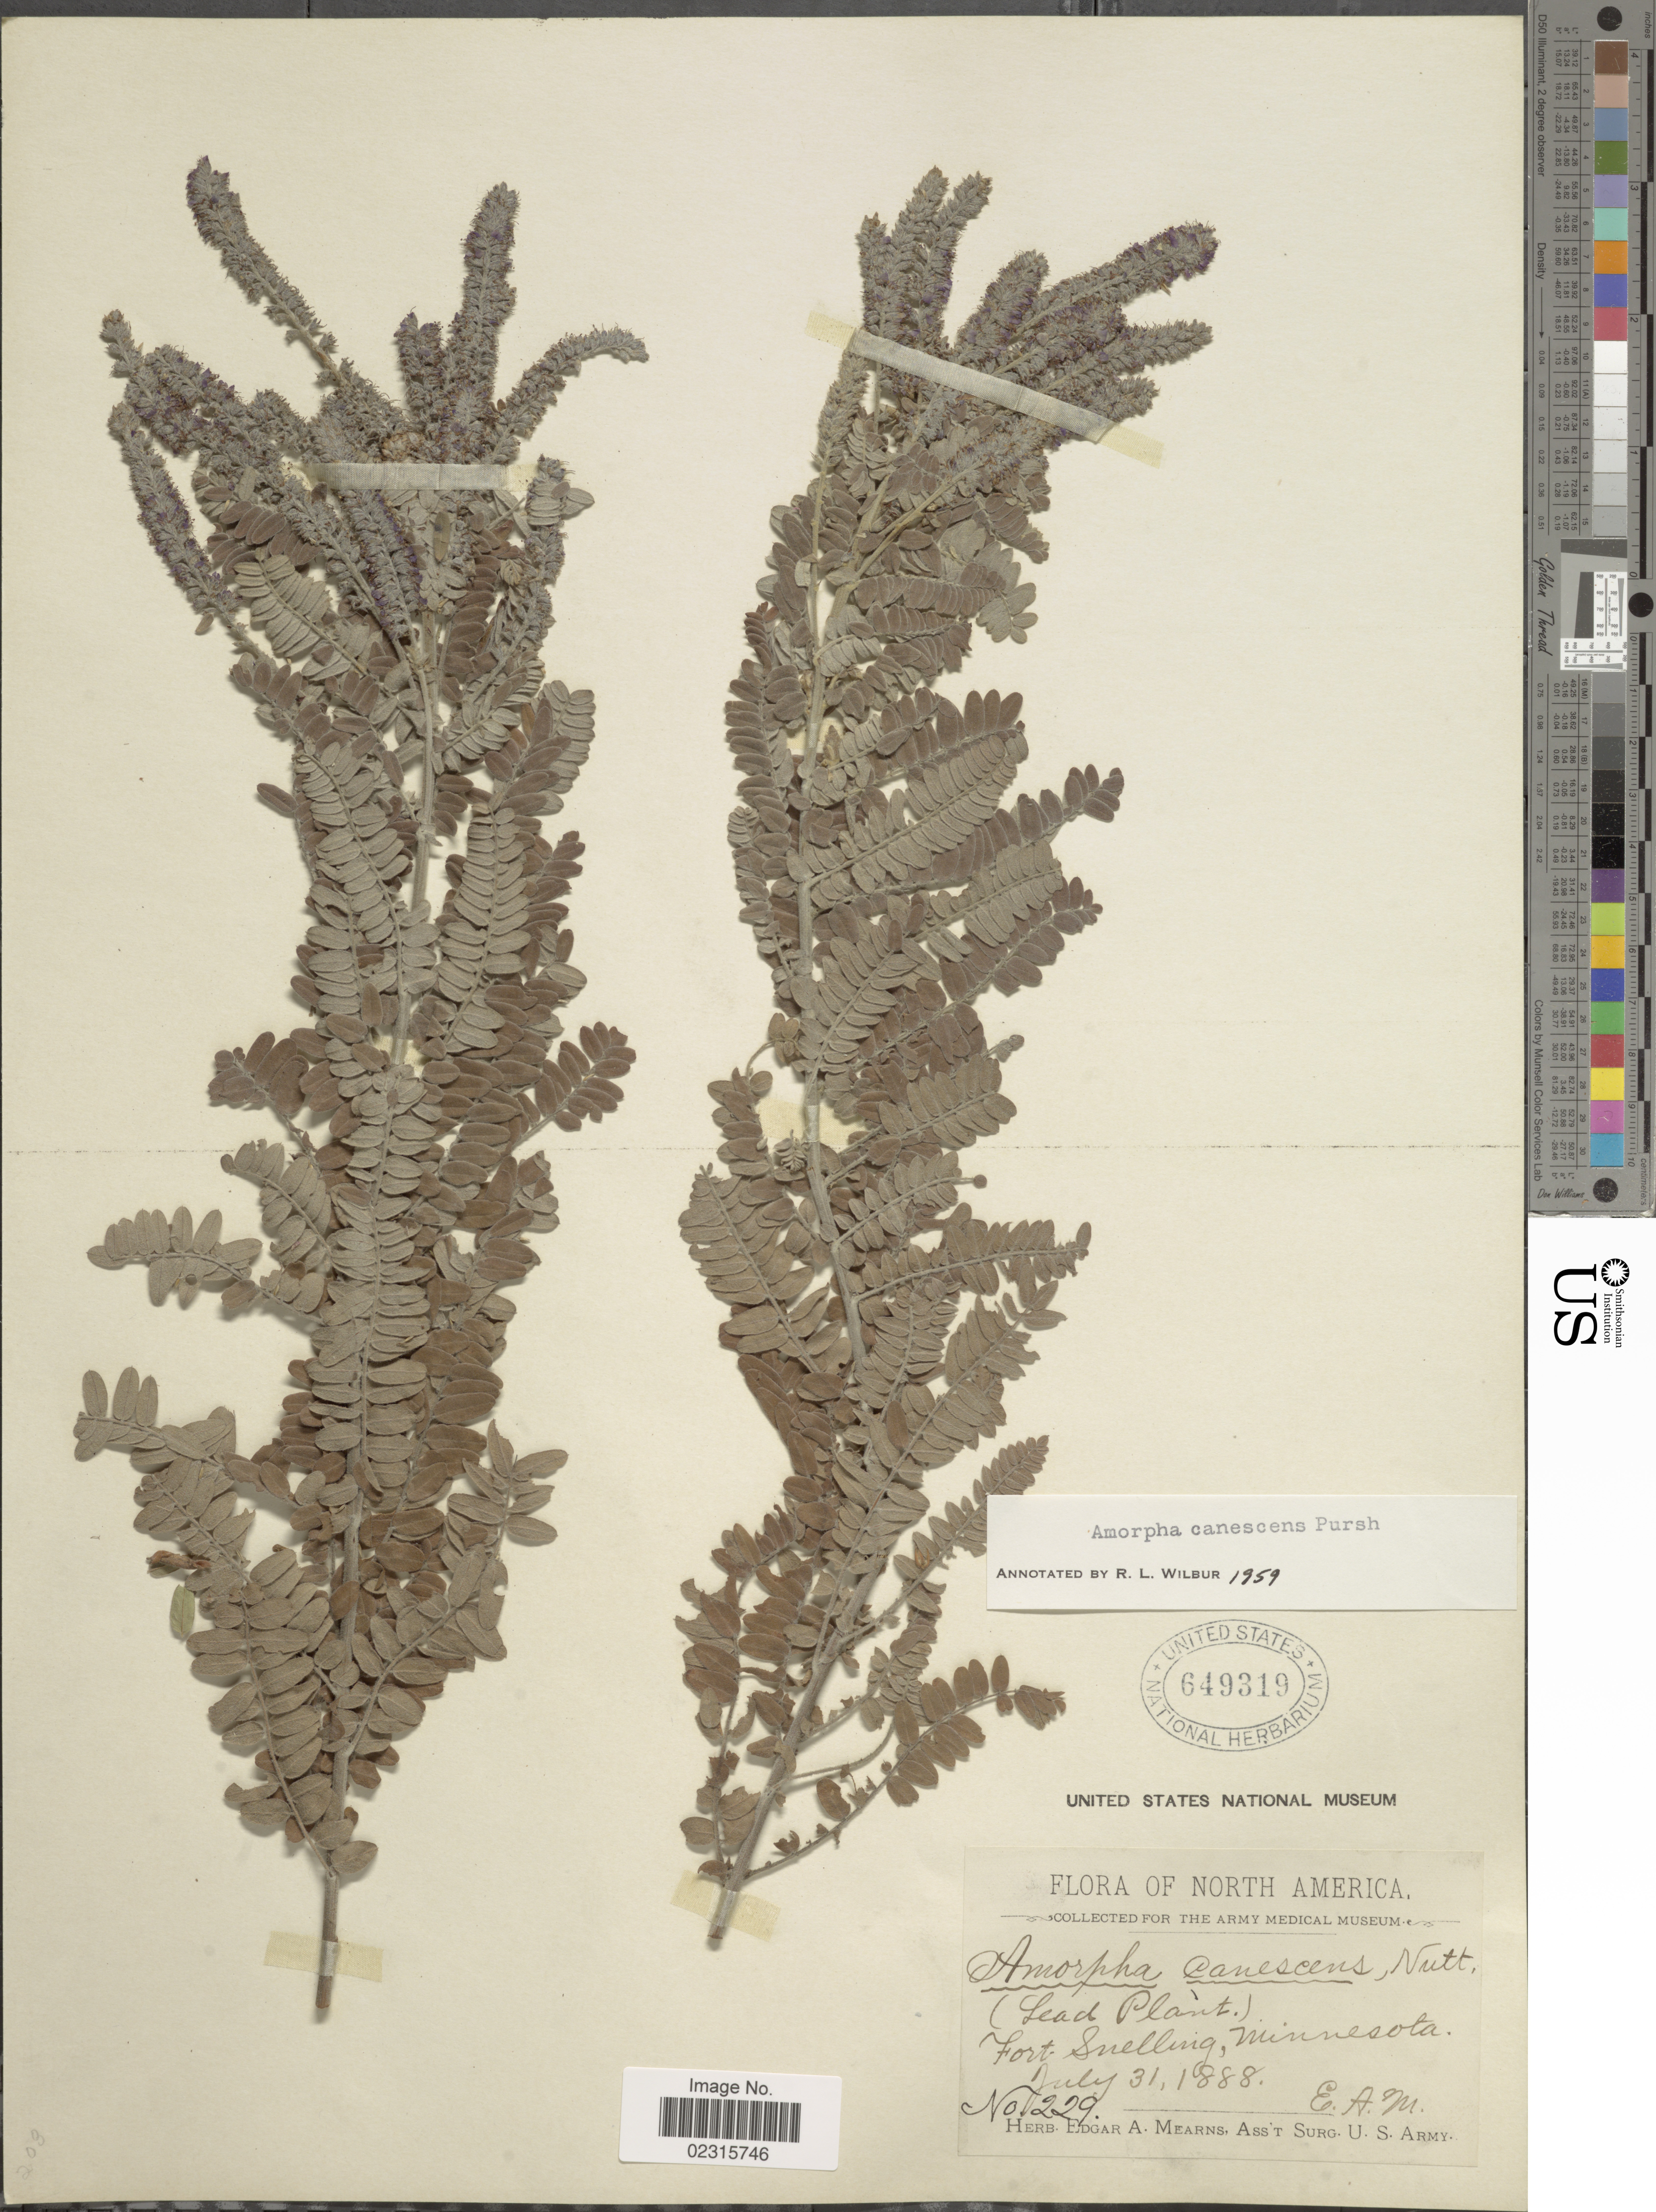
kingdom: Plantae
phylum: Tracheophyta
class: Magnoliopsida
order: Fabales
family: Fabaceae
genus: Amorpha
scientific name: Amorpha canescens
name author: Pursh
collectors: E. A. Mearns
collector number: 229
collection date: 1888-07-31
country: United States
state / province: Minnesota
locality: Fort Snelling, Minnesota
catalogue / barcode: US 649319